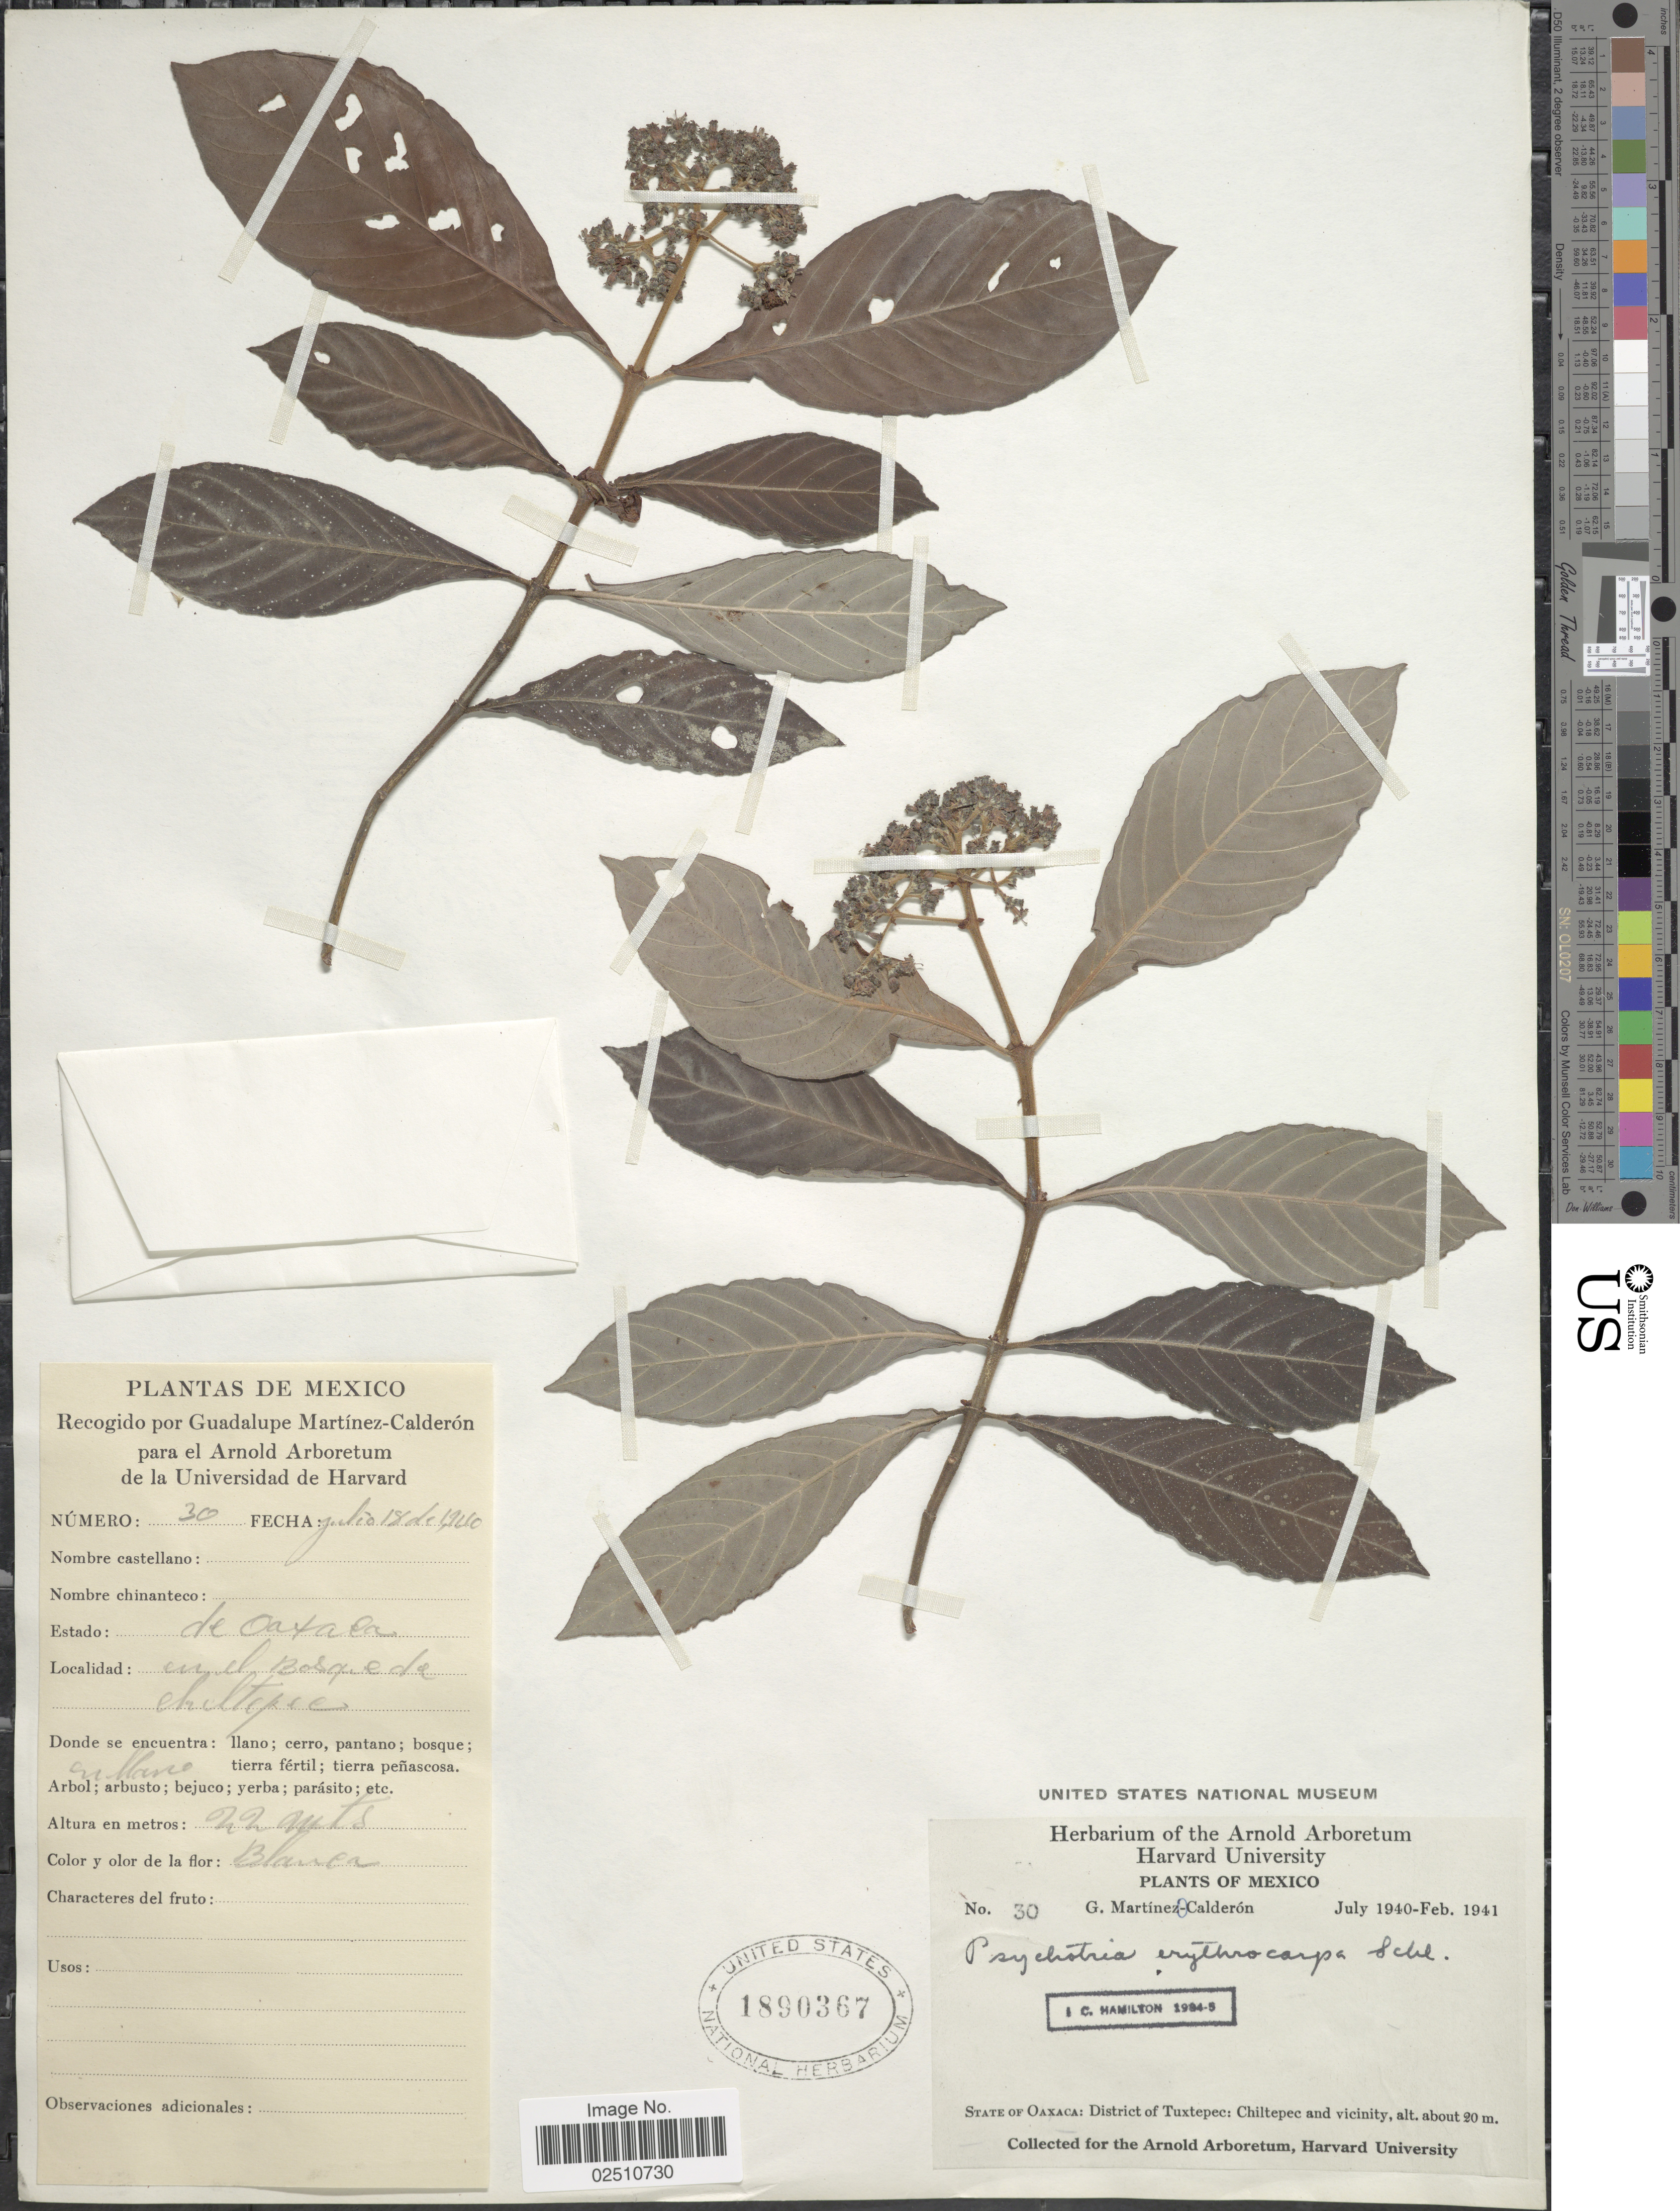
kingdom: Plantae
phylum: Tracheophyta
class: Magnoliopsida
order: Gentianales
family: Rubiaceae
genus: Psychotria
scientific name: Psychotria erythrocarpa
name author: Schltdl.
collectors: G. Martinez-C.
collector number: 30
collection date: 1940-07-18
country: Mexico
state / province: Oaxaca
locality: District of Tuxtepec, Chiltepec and Vicinity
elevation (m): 20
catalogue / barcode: US 1890367